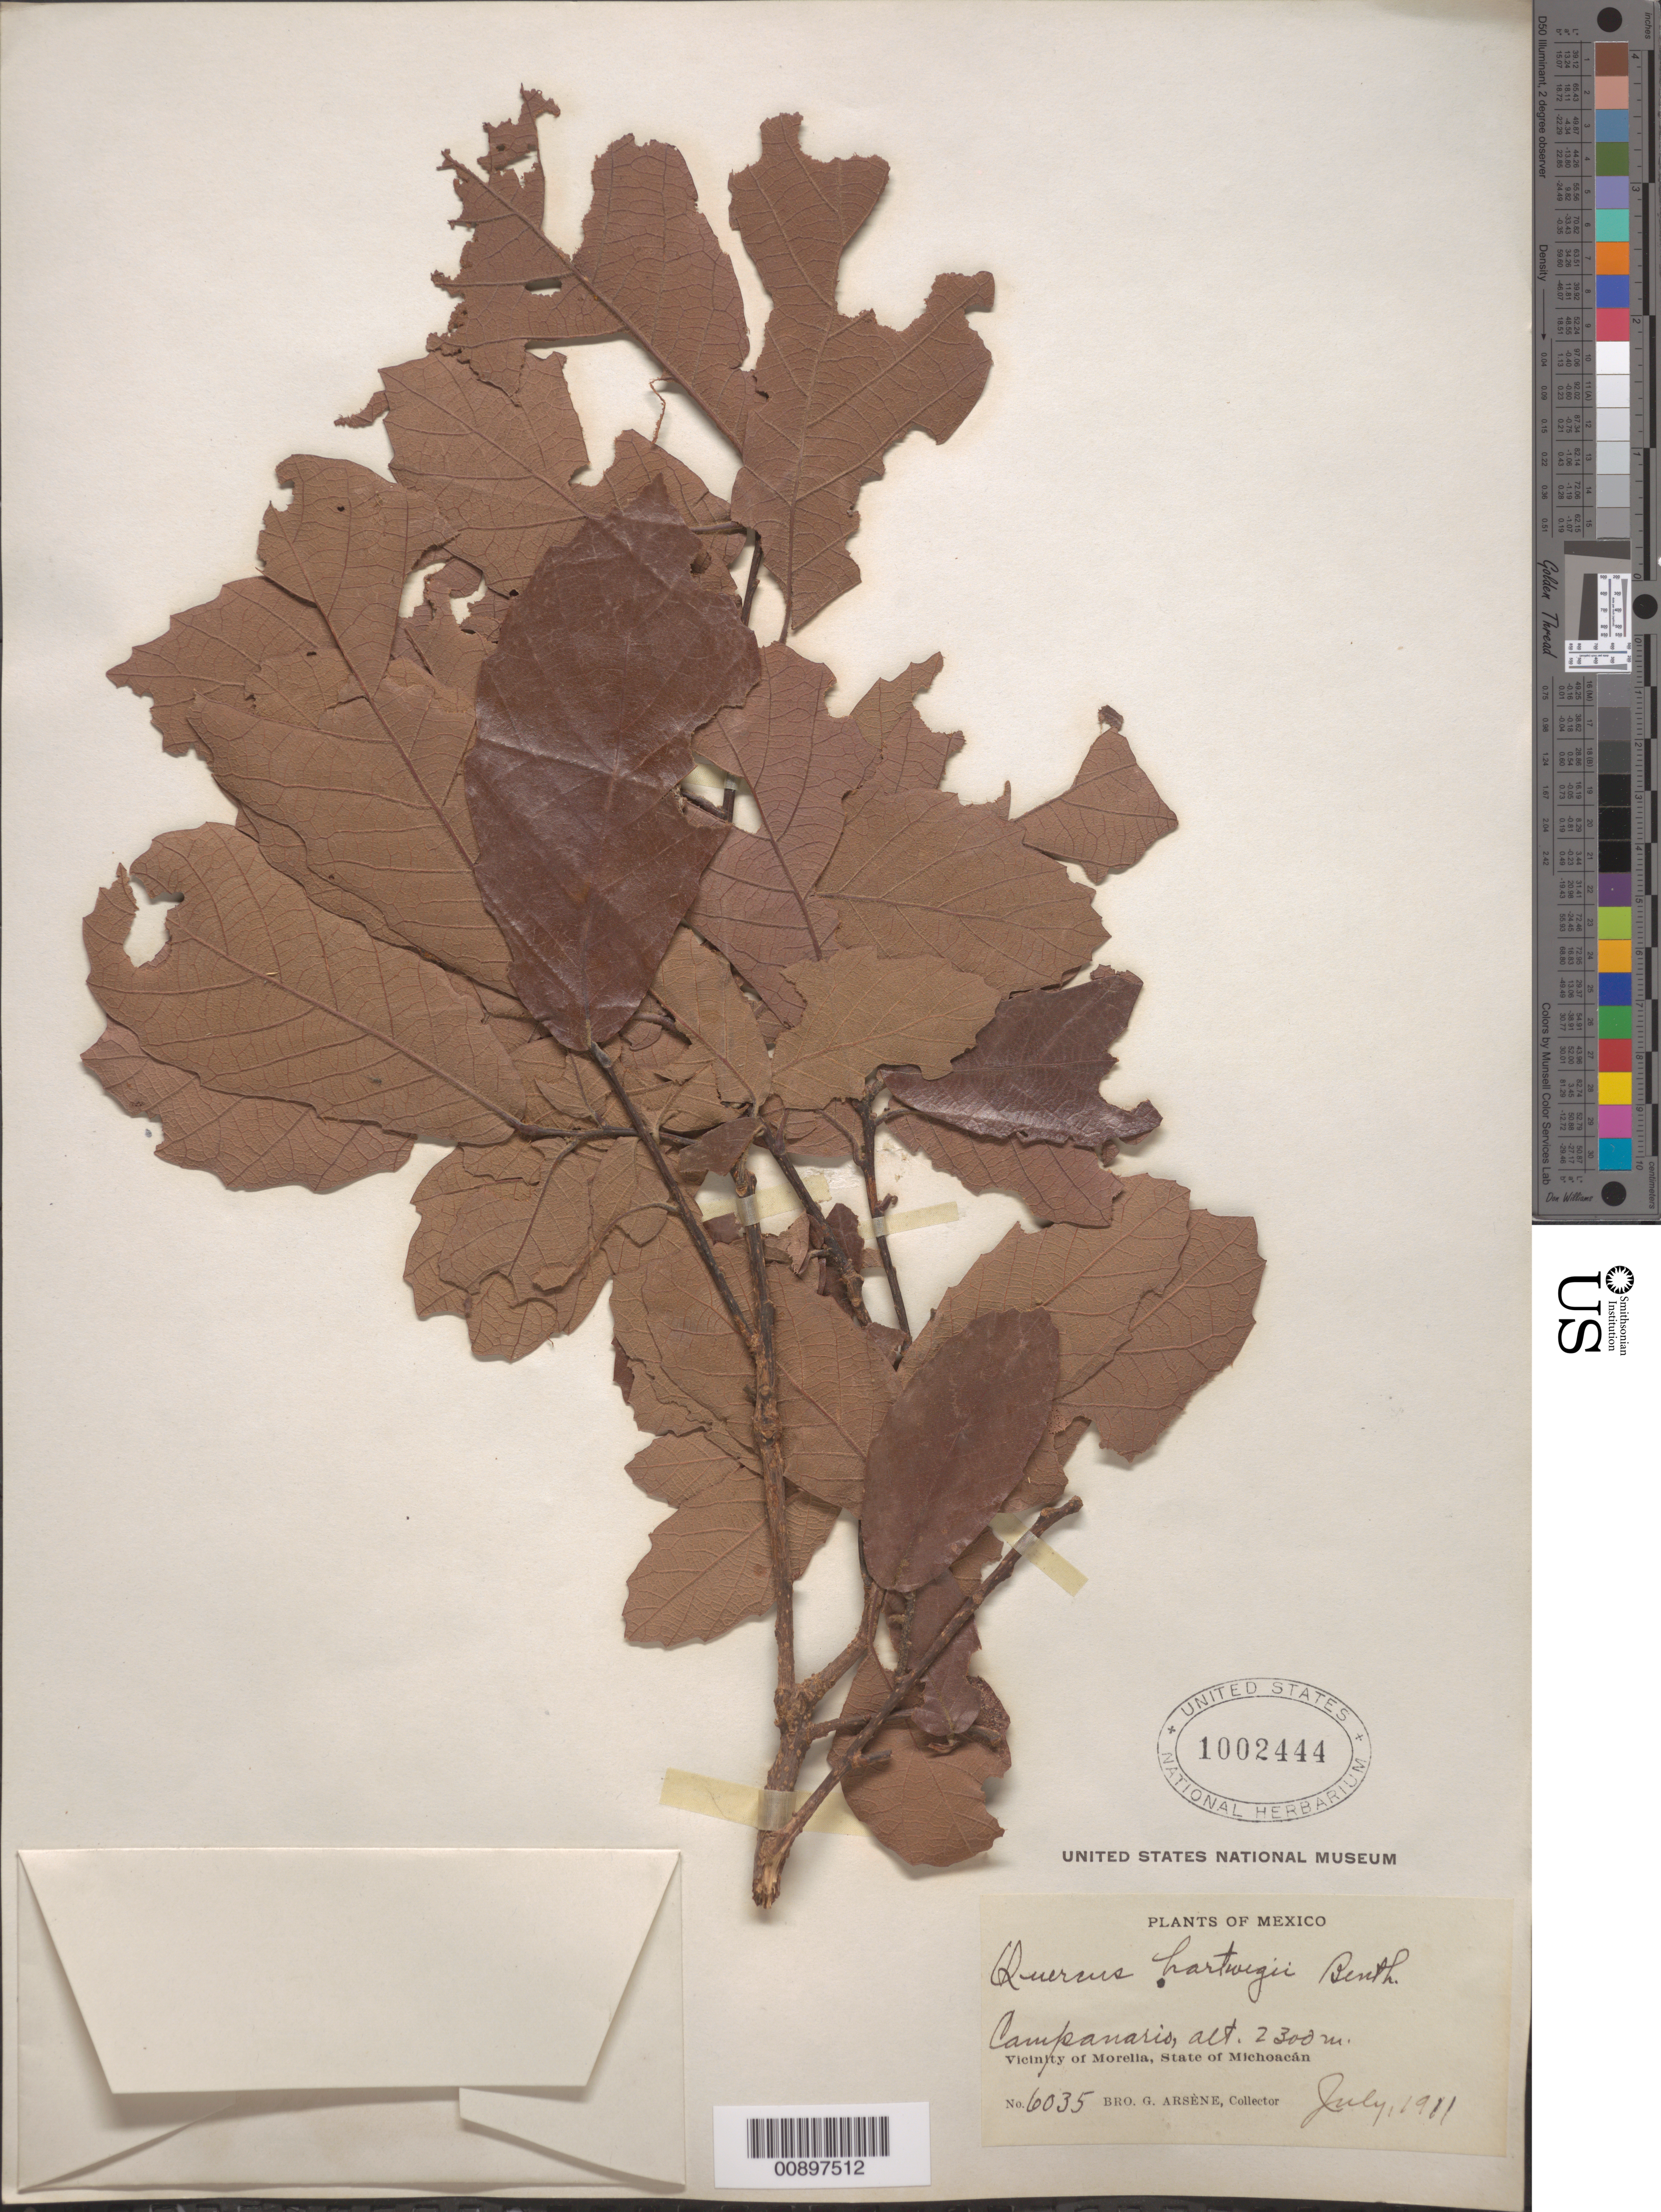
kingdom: Plantae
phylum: Tracheophyta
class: Magnoliopsida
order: Fagales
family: Fagaceae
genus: Quercus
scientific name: Quercus hartwegii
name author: Benth.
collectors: Bro. G. Arsène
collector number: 6035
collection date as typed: Jul 1911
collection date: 1911-07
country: Mexico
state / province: Michoacán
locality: Campanario. Vicinity of Morelia, State of Michoacán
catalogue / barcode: US 1002444